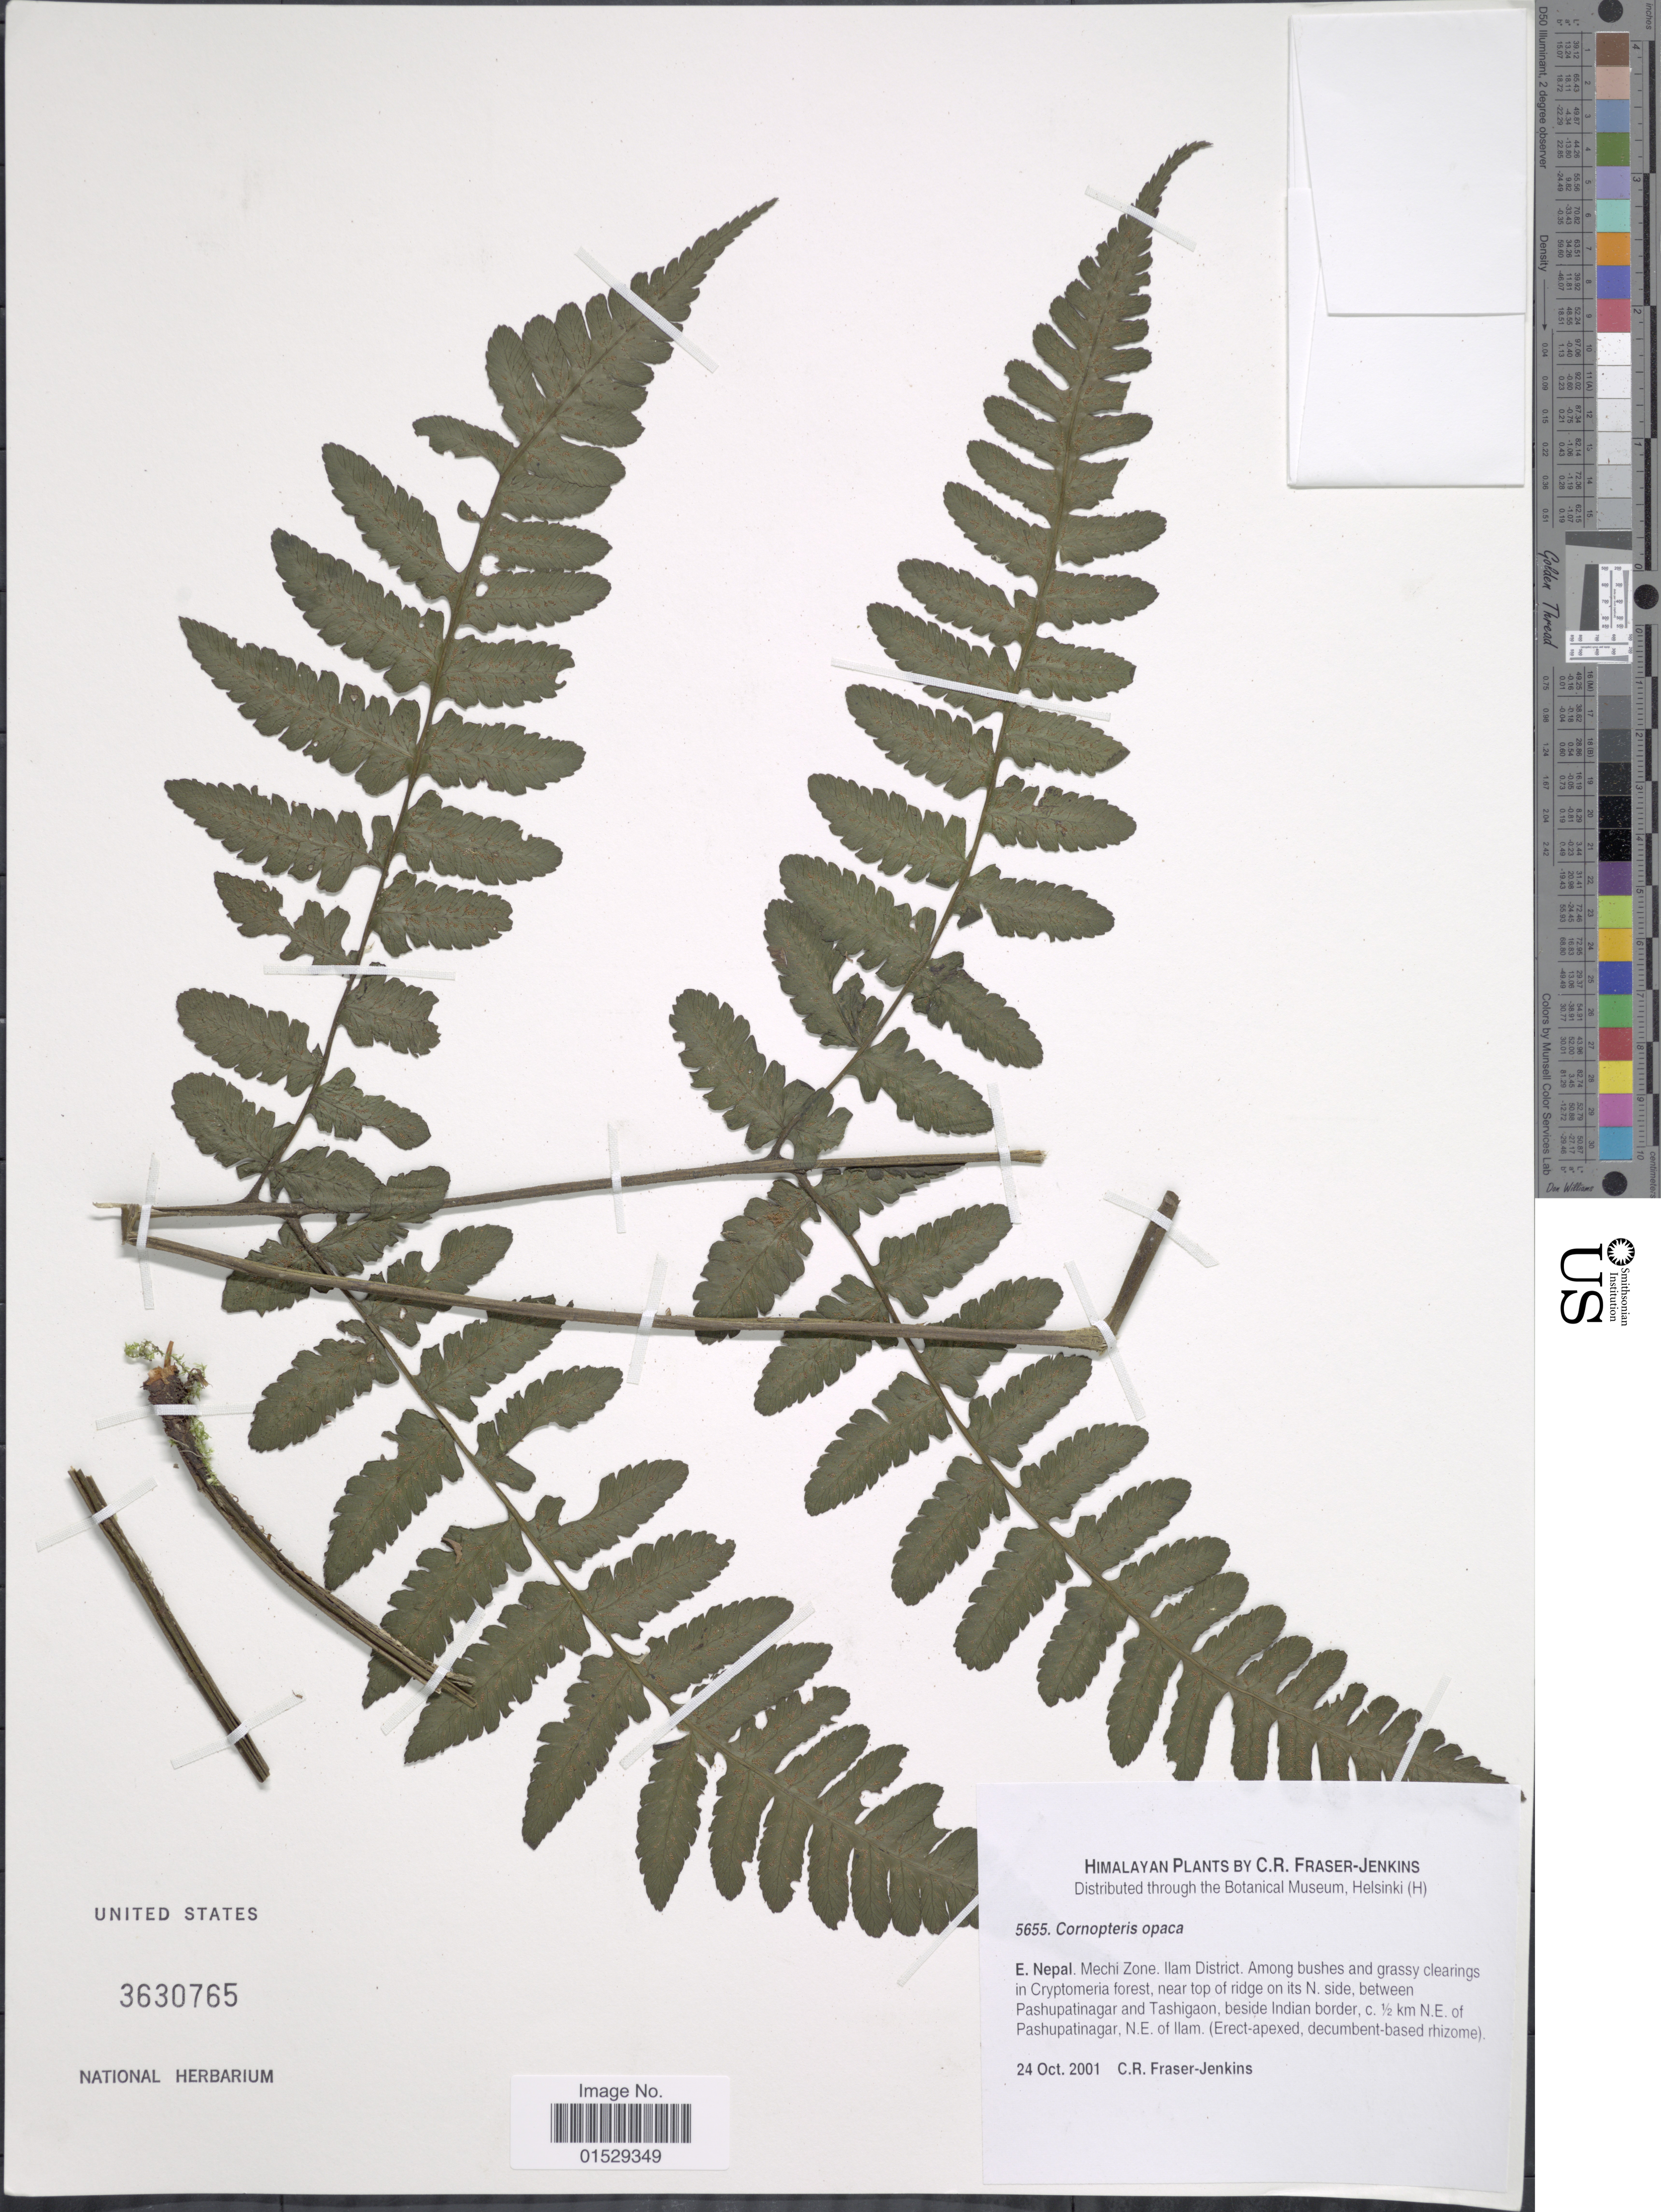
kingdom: Plantae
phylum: Tracheophyta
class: Polypodiopsida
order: Polypodiales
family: Athyriaceae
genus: Cornopteris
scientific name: Cornopteris opaca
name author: (D. Don) Tagawa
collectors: C. R. Fraser-Jenkins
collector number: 5655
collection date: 2001-10-24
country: Nepal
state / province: Mechi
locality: Himalaya, E. Nepal, Mechi Zone, Llam District, among bushes and grassy clearings in Cryptomeria forest, near top of ridge on its N. Side, between Pashupatinagar and Tashigaon, beside Indian border, c. 1/2 km N.E. of Pashupatinagar, N.E. of Llam (erect-apexed, decumbent-based rhizome)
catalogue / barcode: US 3630765